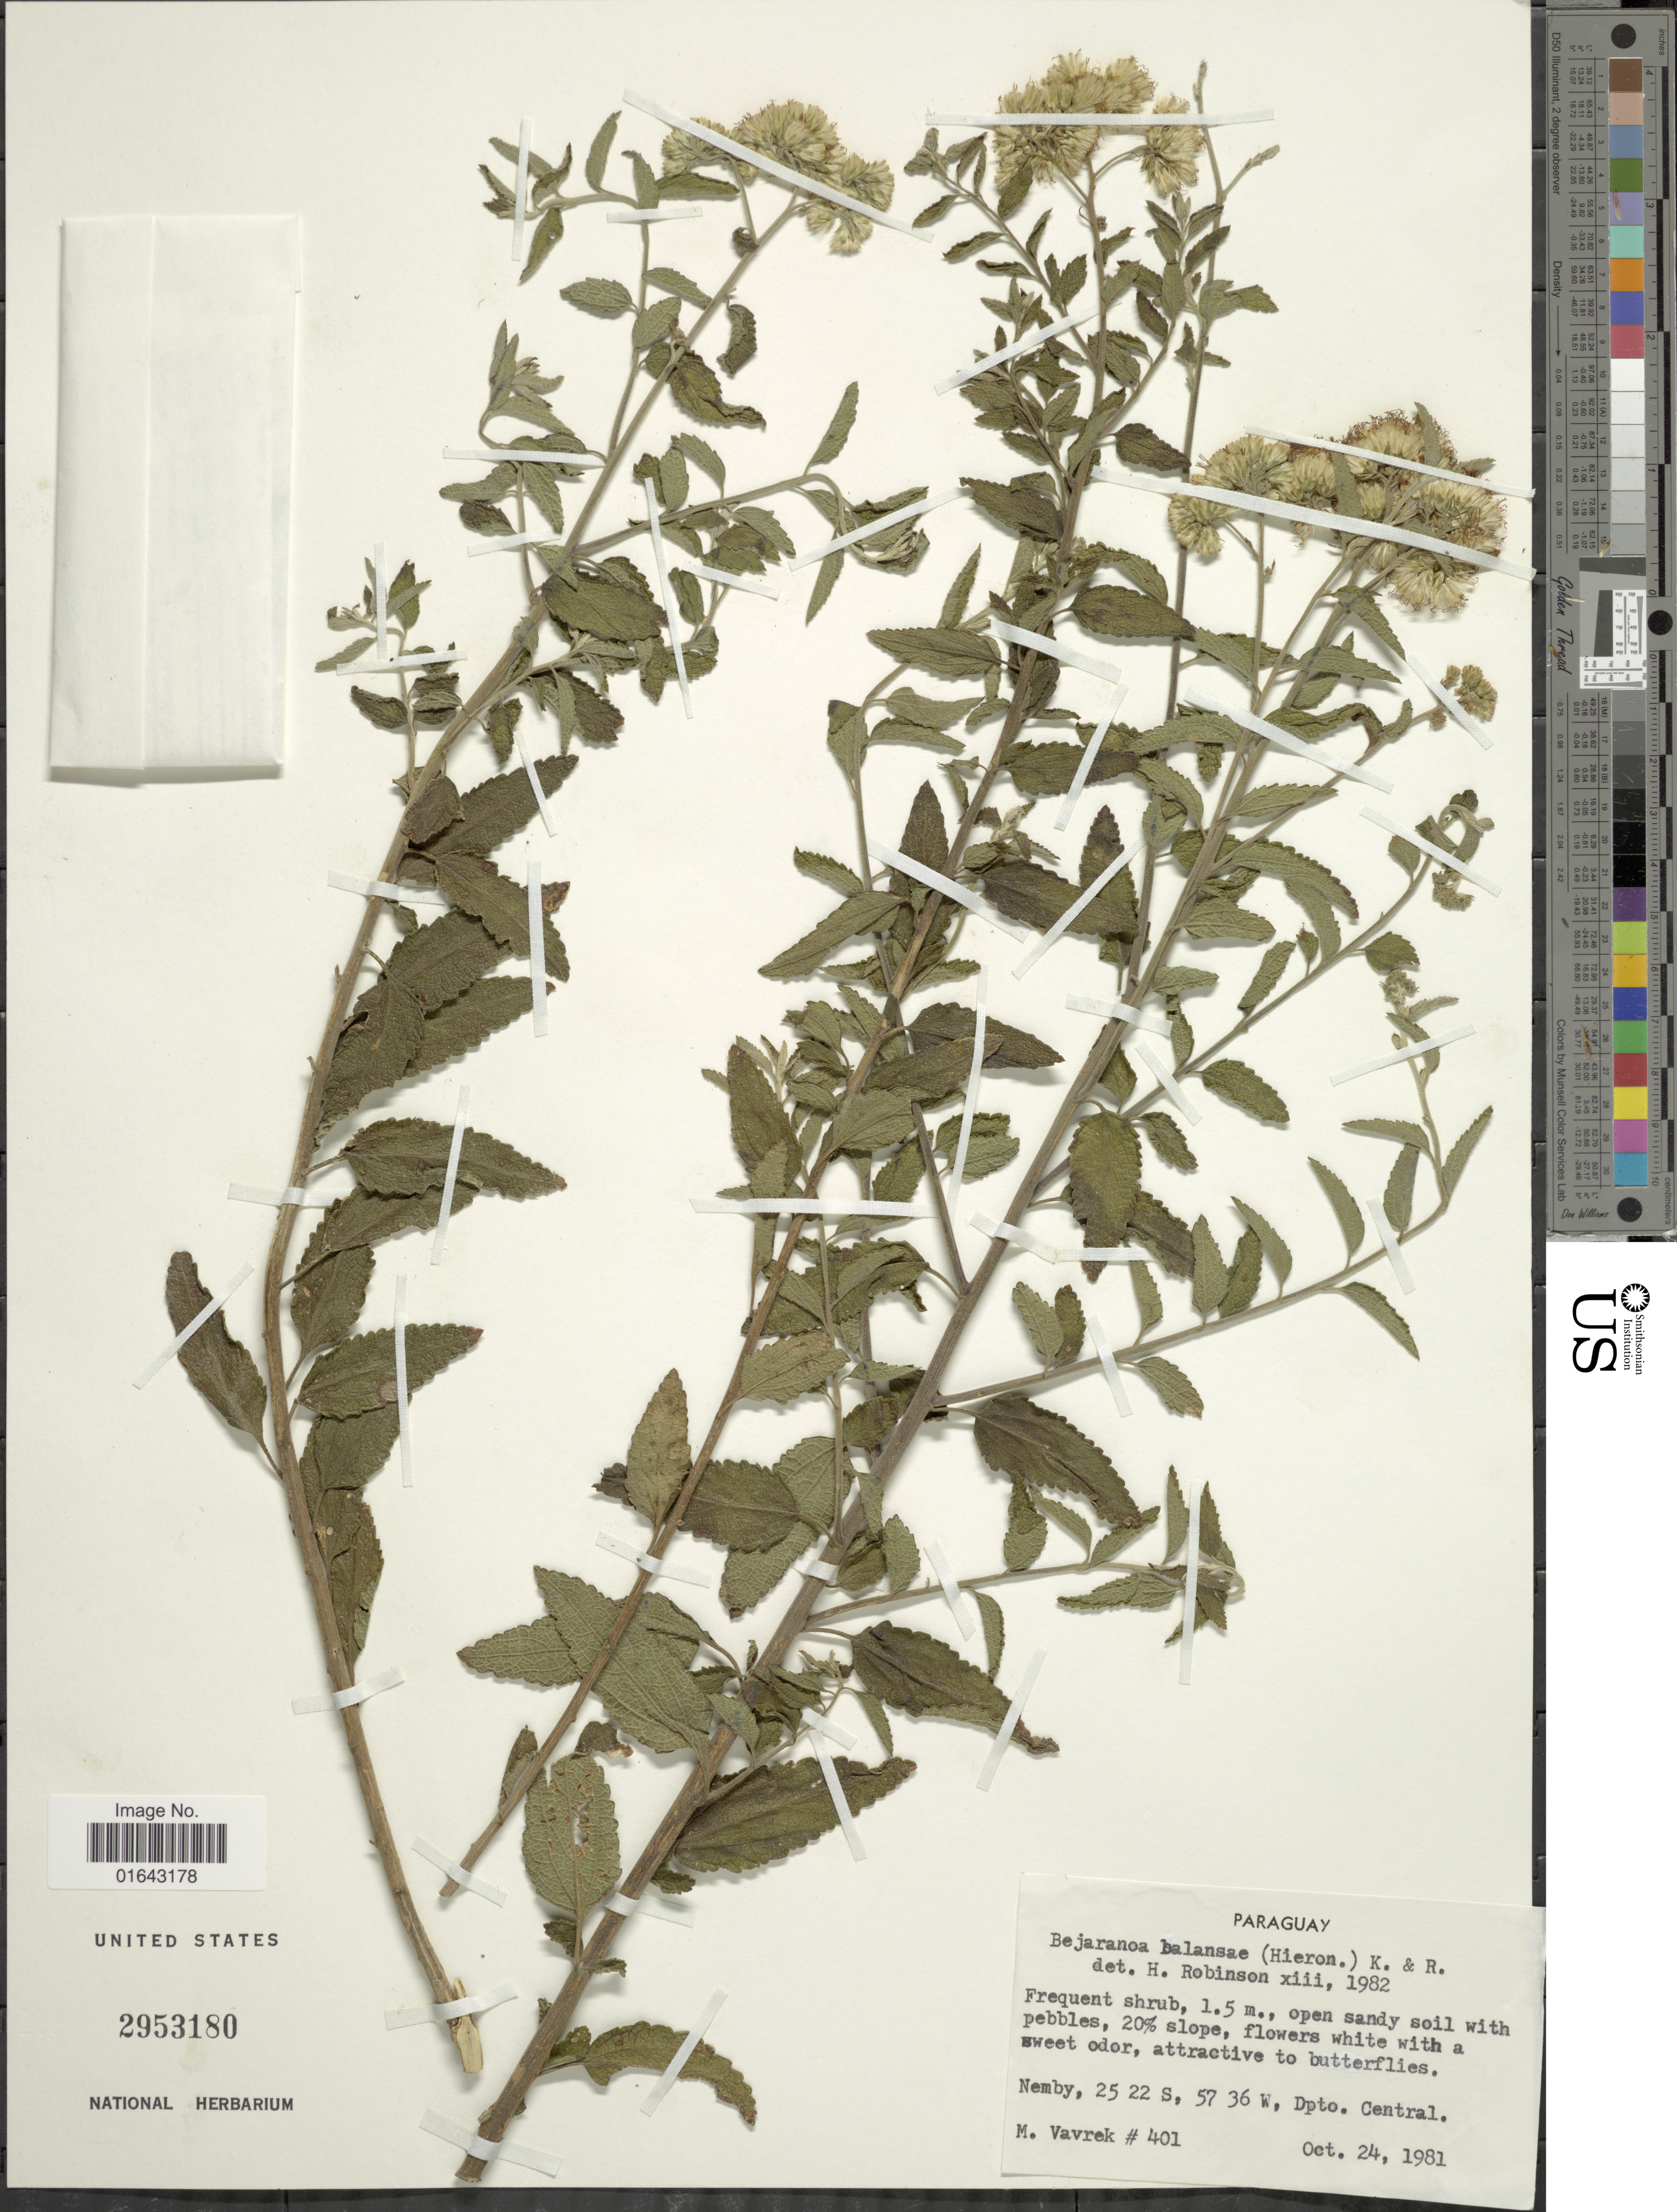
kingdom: Plantae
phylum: Tracheophyta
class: Magnoliopsida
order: Asterales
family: Asteraceae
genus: Bejaranoa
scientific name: Bejaranoa balansae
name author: (Hieron.) R.M. King & H. Rob.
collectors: M. Vavrek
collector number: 401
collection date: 1981-10-24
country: Paraguay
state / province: Central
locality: Nemby, Dpto. Central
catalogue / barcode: US 2953180